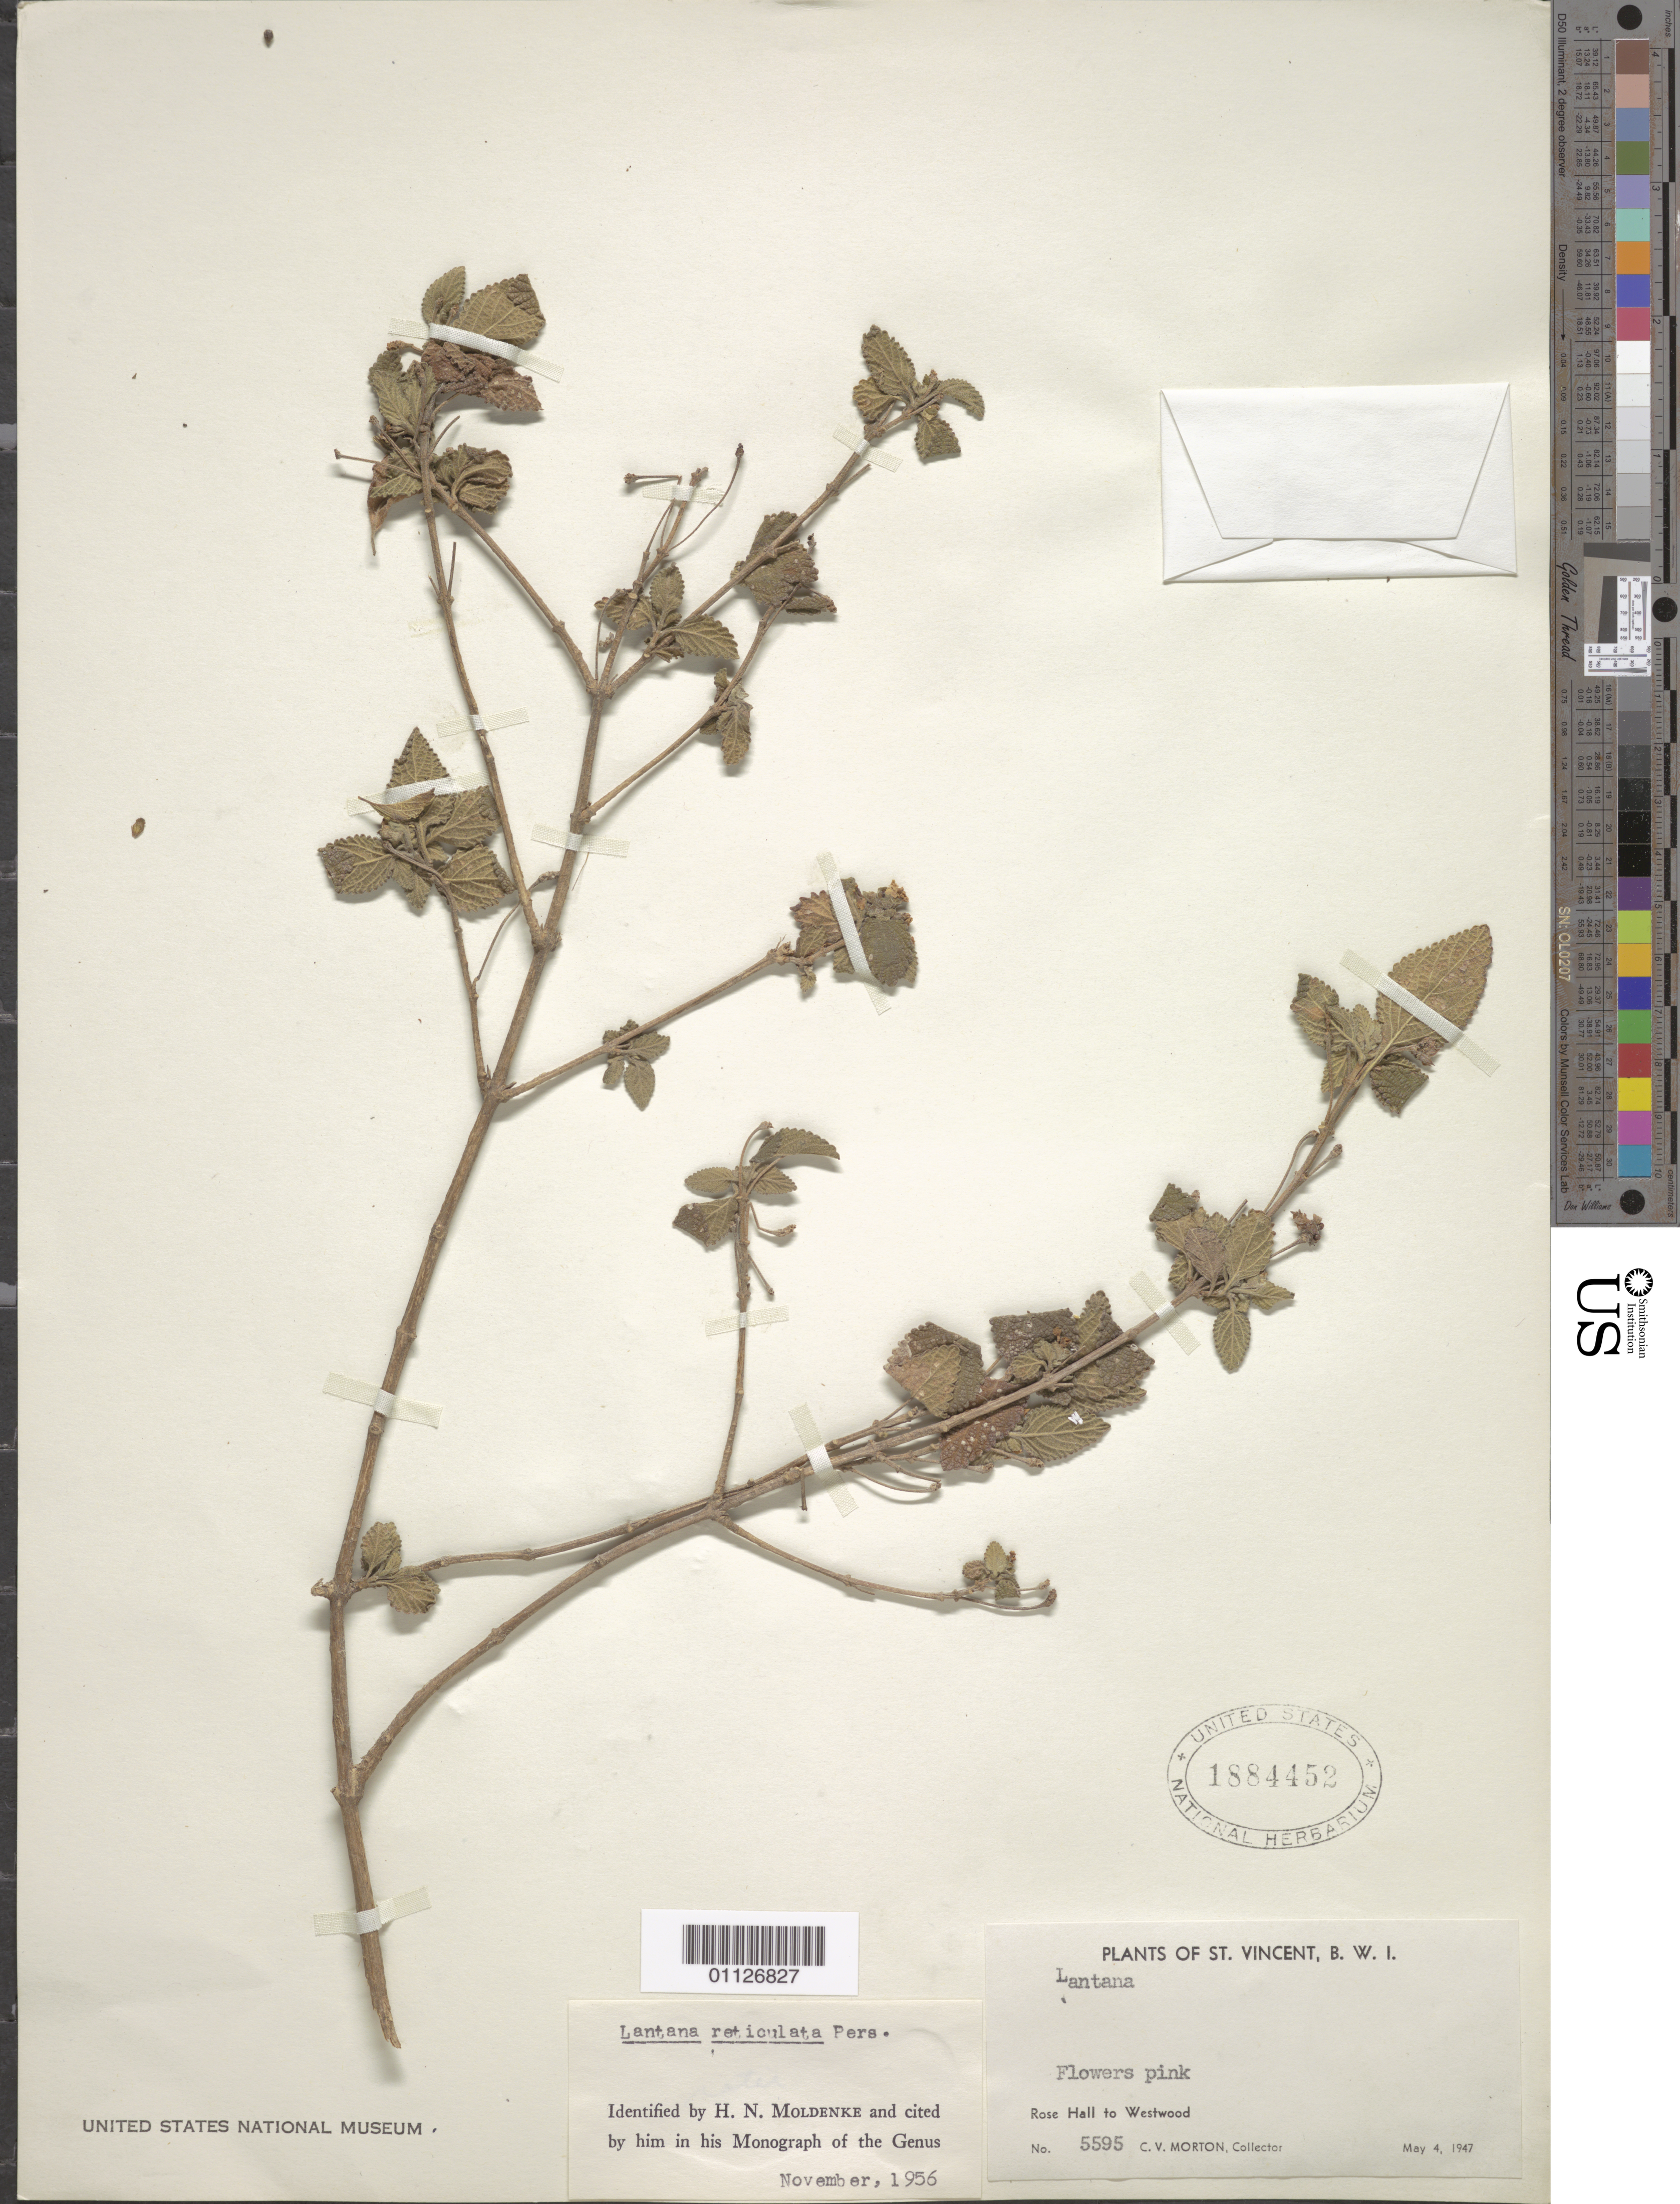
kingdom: Plantae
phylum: Tracheophyta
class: Magnoliopsida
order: Lamiales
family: Verbenaceae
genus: Lantana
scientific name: Lantana reticulata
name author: Pers.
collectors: C. V. Morton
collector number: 5595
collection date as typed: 04 May 1947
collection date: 1947-05-04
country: St. Vincent - Grenadines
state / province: Saint David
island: St. Vincent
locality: Rose Hall to Westwood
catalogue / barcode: US 1884452